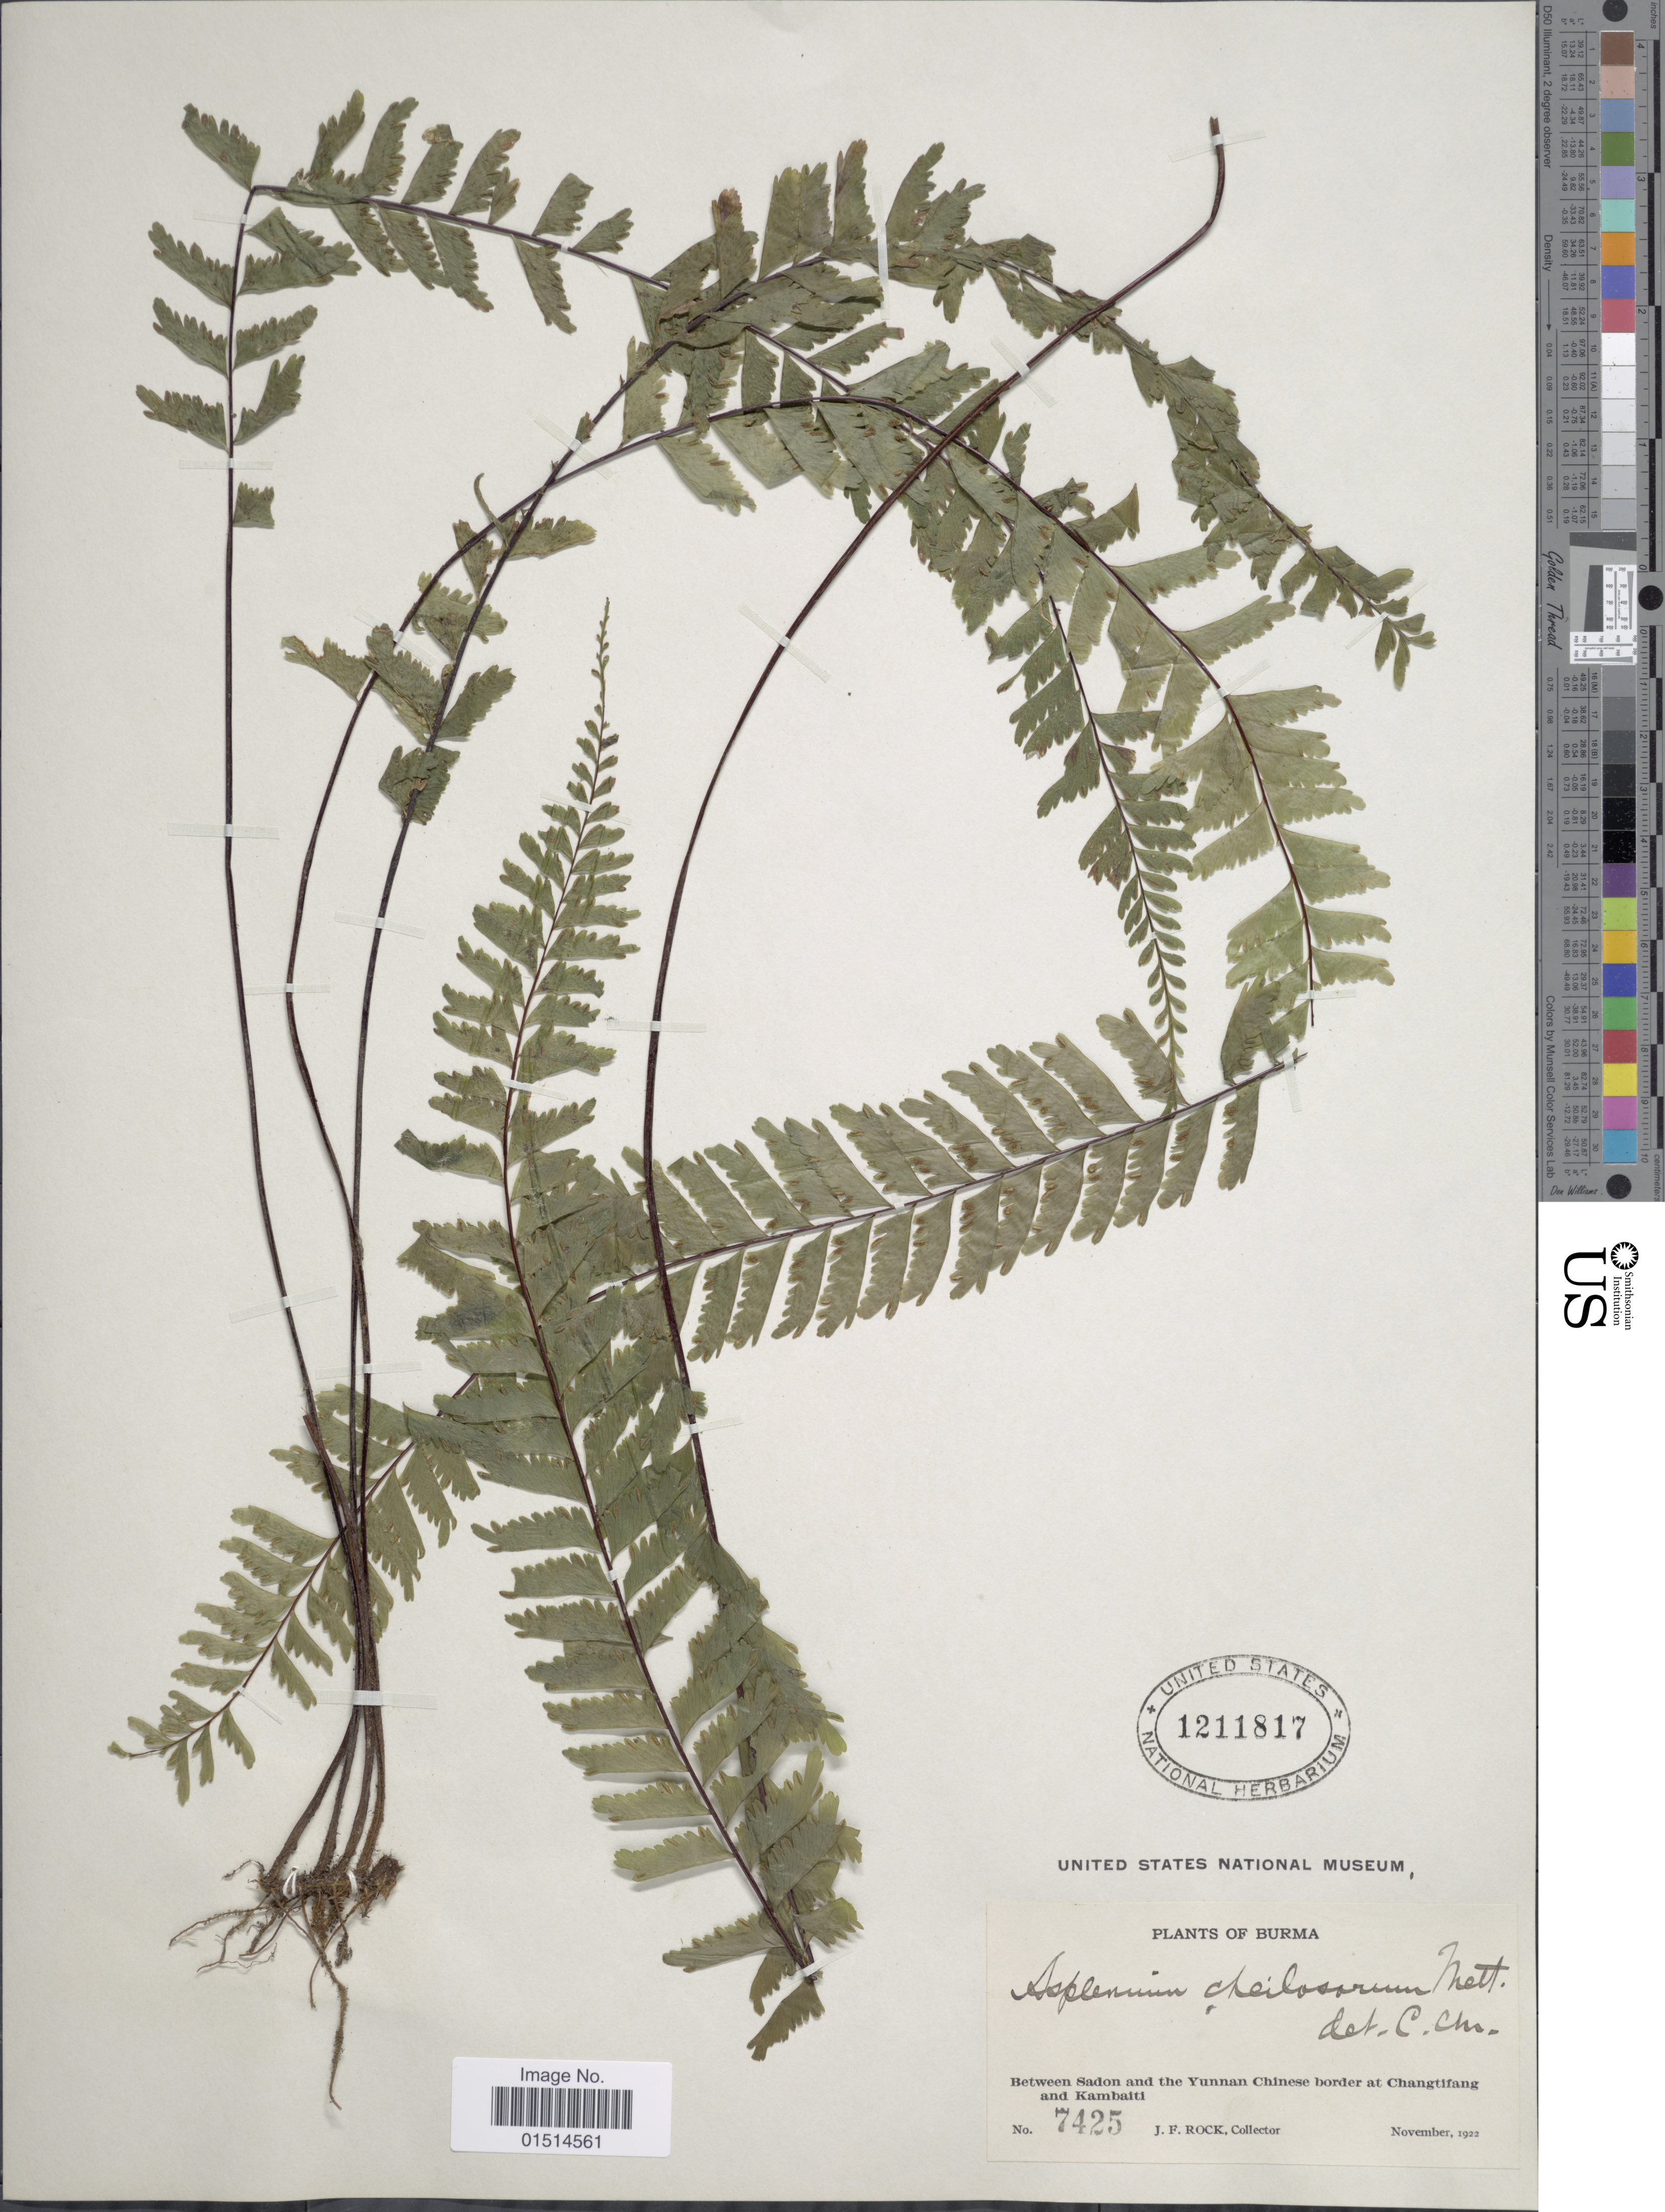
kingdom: Plantae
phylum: Tracheophyta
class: Polypodiopsida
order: Polypodiales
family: Aspleniaceae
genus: Asplenium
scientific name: Asplenium cheilosorum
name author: Kunze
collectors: J. Rock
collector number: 7425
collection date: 1922-11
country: Myanmar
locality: Between Sadon and the Yunnan Chinese border at Changtifang and Kambatti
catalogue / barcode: US 1211817